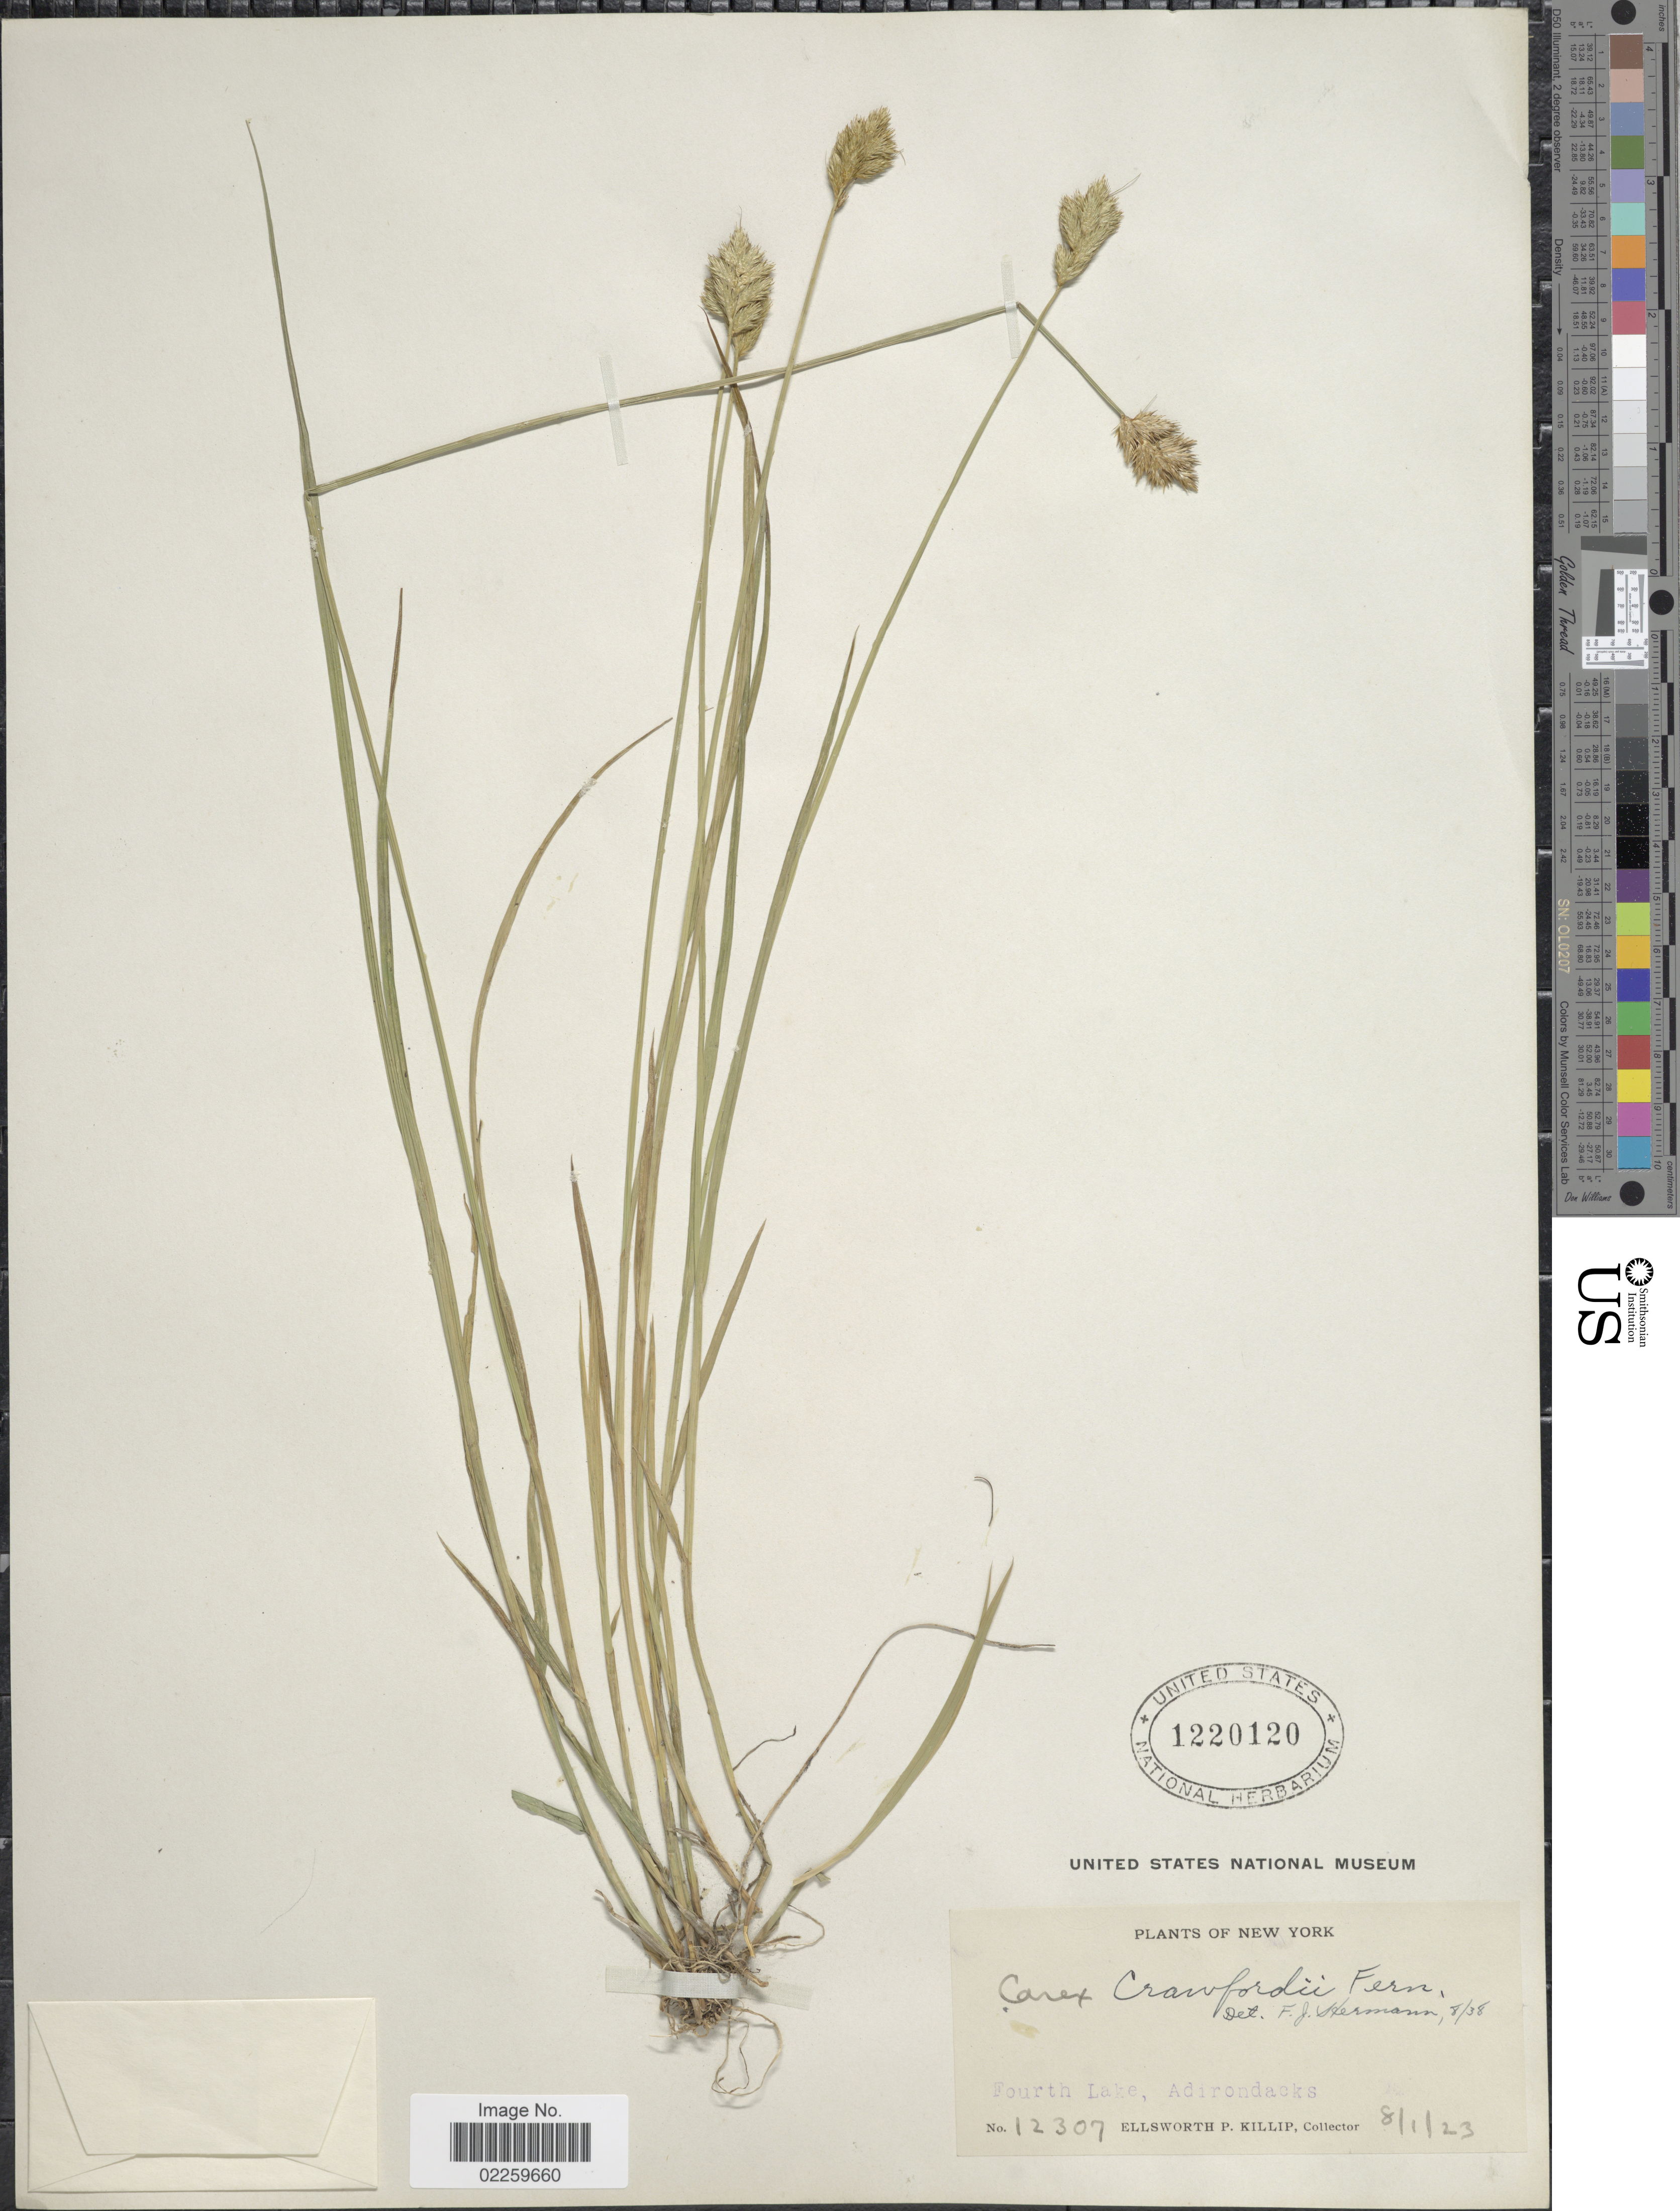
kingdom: Plantae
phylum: Tracheophyta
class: Liliopsida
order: Poales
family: Cyperaceae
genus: Carex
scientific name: Carex crawfordii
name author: Fernald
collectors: E. P. Killip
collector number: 12307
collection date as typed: Transcribed d/m/y: 1/8/23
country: United States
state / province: New York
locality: Fourth Lake, Adirondacks.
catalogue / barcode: US 1220120